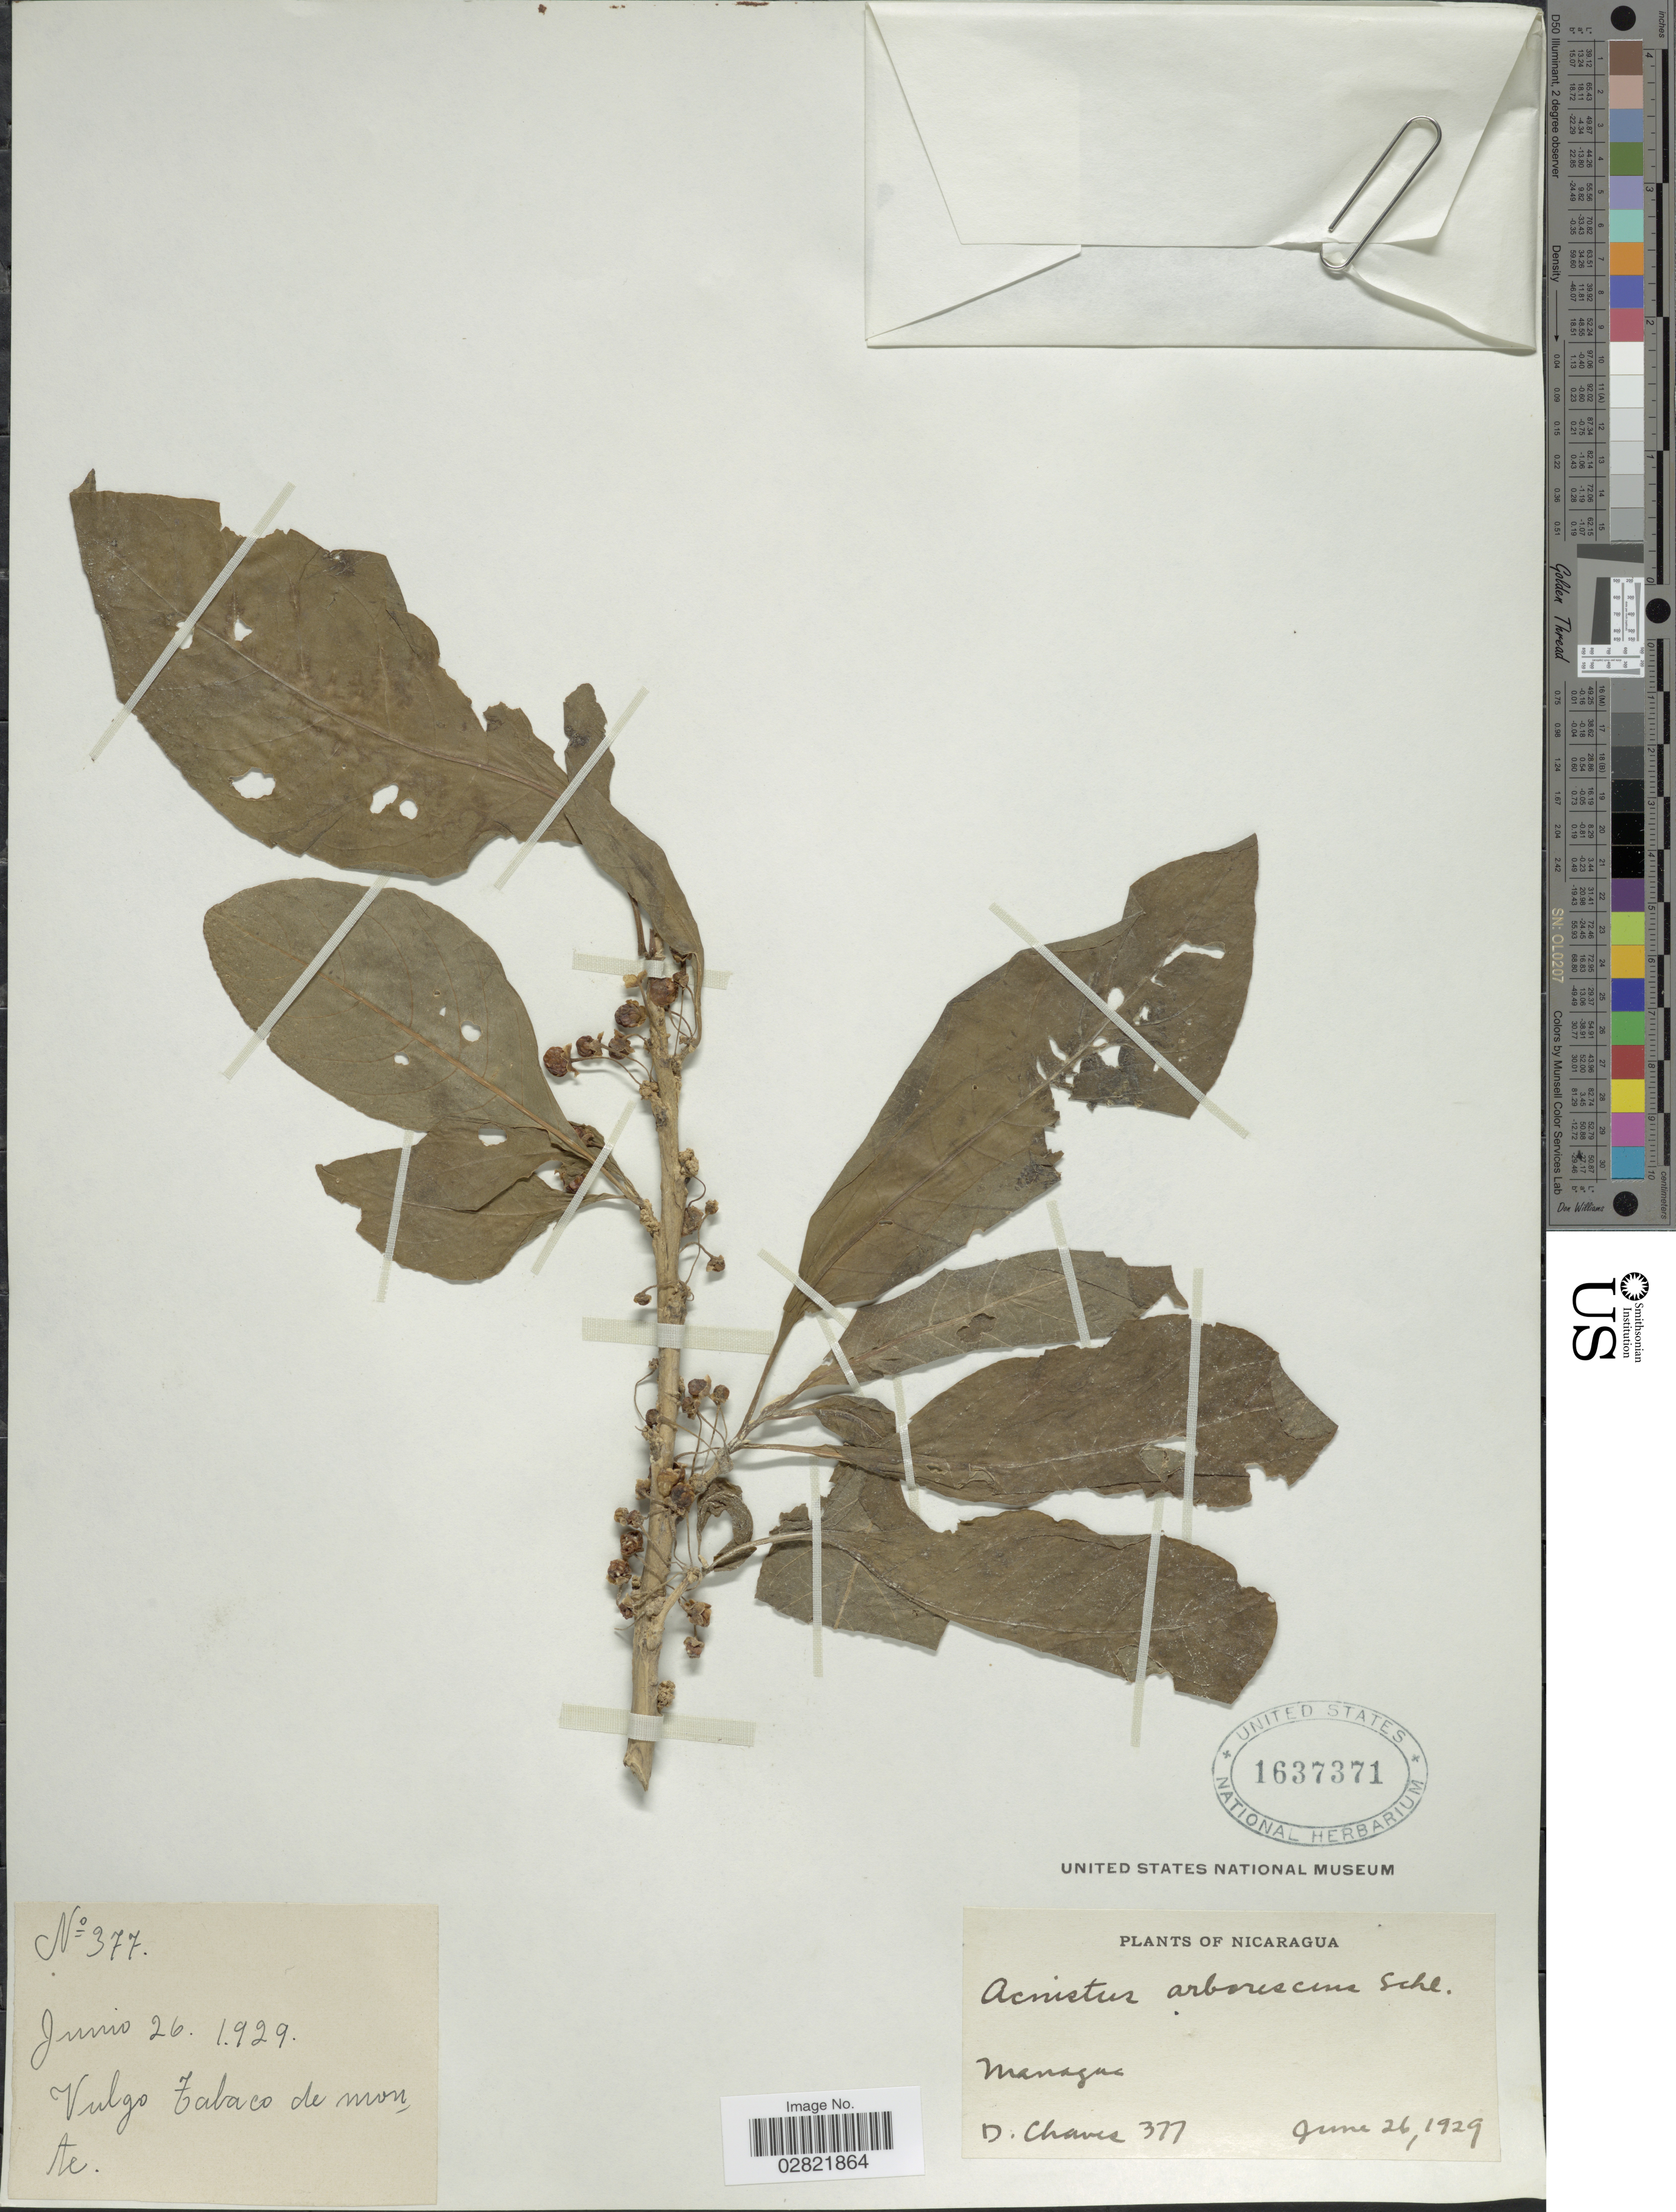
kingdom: Plantae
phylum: Tracheophyta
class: Magnoliopsida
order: Solanales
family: Solanaceae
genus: Acnistus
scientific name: Acnistus arborescens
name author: (L.) Schltdl.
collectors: D. Chaves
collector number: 377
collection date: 1929-06-26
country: Nicaragua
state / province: Managua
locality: Vulgo Tabaco de monte.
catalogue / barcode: US 1637371